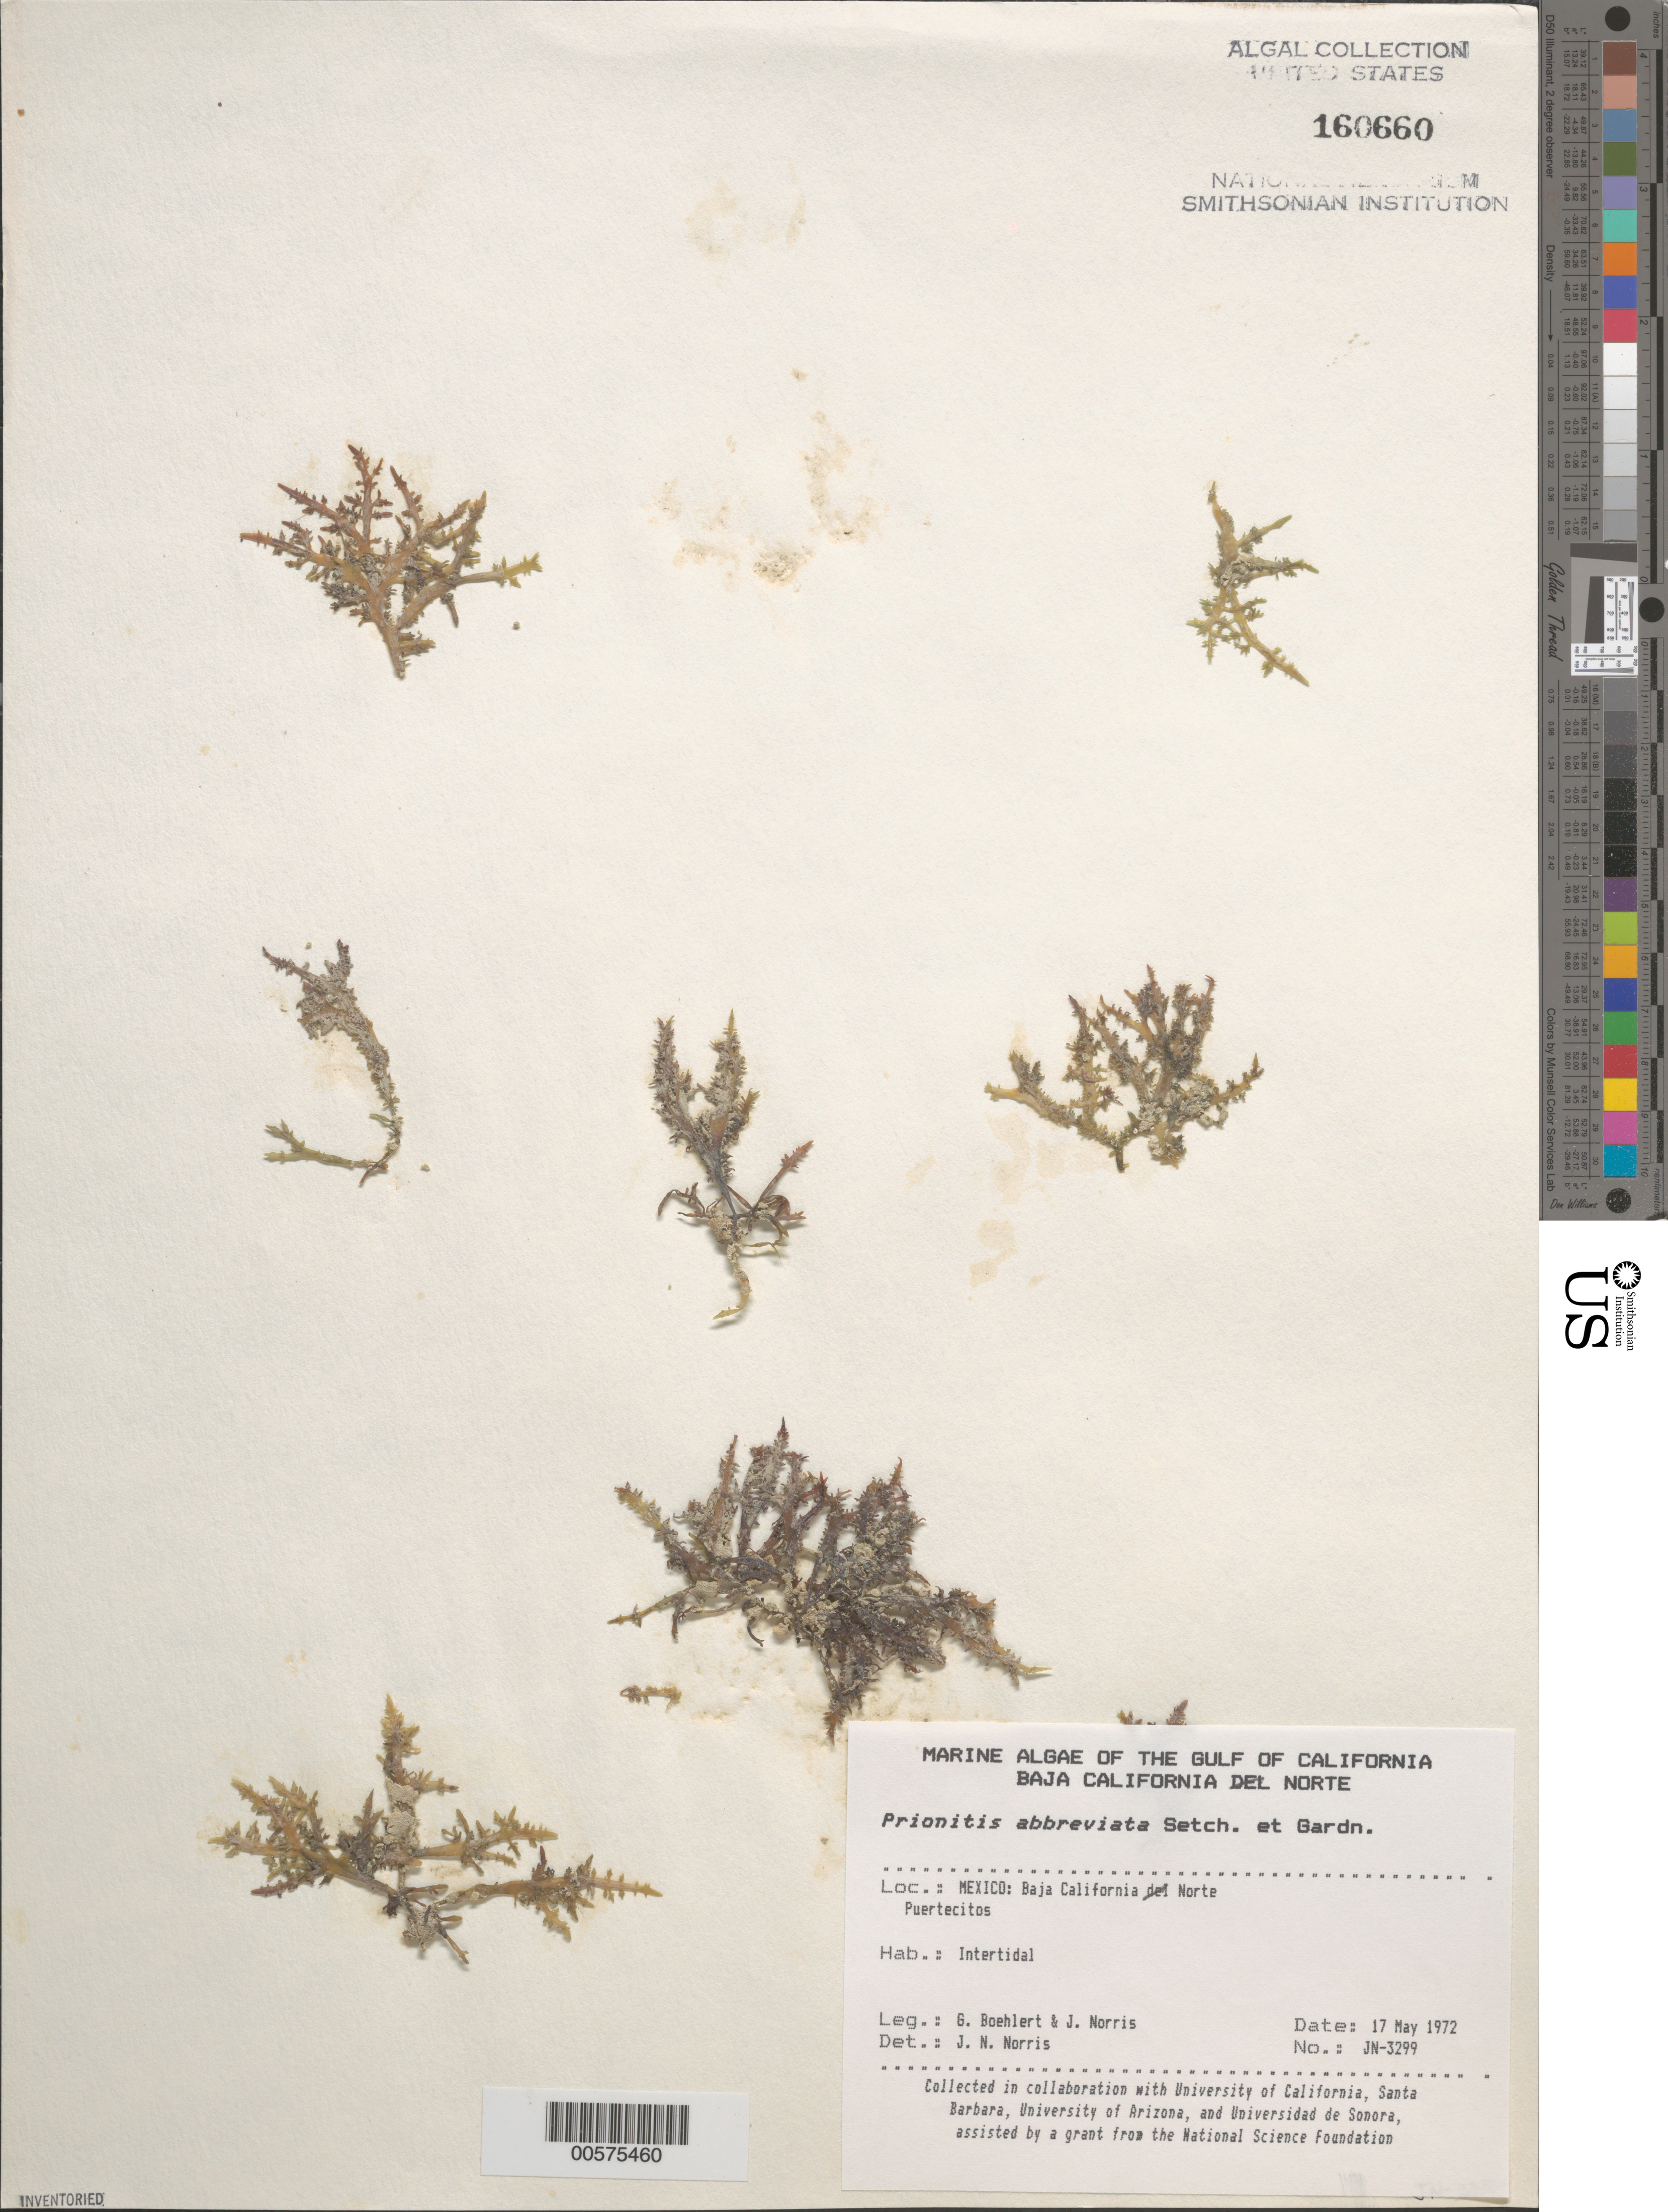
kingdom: Plantae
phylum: Rhodophyta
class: Florideophyceae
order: Cryptonemiales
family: Cryptonemiaceae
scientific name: Prionitis abbreviata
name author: Setchell & N.L. Gardner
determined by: Norris, James N.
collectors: J. N. Norris & G. Boehlert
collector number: JN-3299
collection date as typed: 17 May 1972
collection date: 1972-05-17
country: Mexico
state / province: Baja California Norte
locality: Puertecitos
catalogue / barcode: US 160660